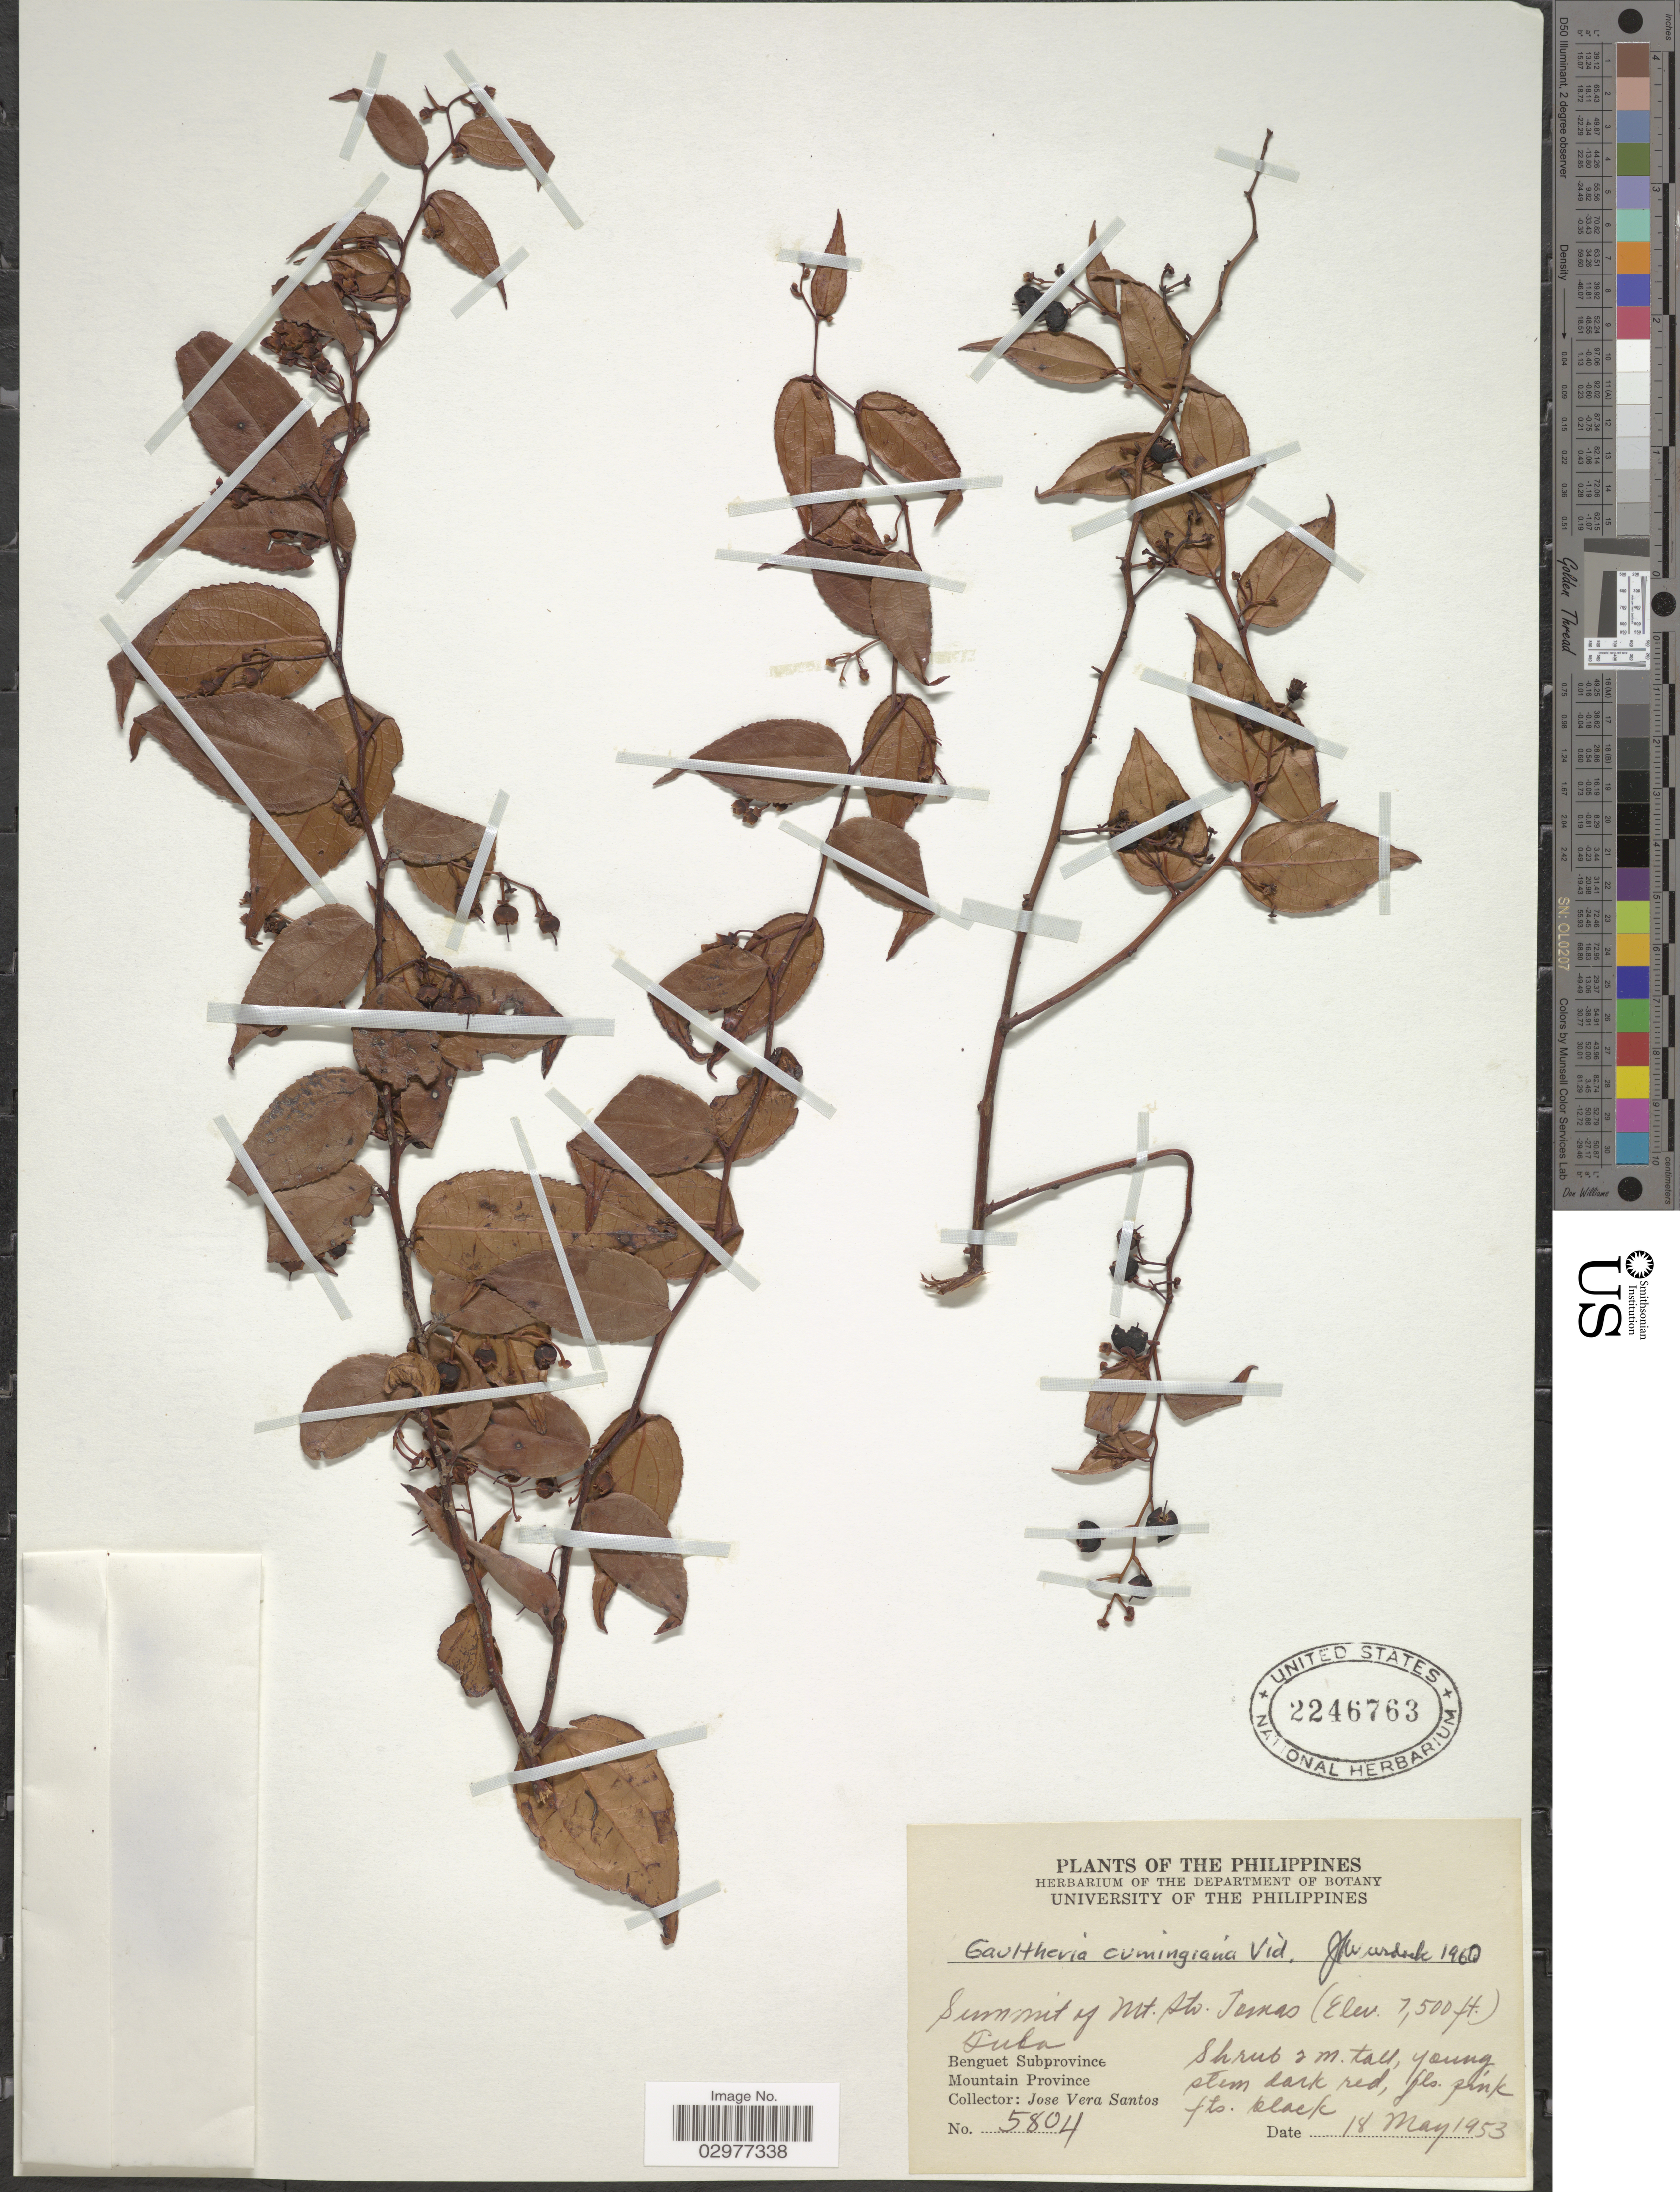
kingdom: Plantae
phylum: Tracheophyta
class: Magnoliopsida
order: Ericales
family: Ericaceae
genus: Gaultheria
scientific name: Gaultheria cumingiana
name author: S. Vidal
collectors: J. Santos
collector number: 5804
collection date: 1953-05-18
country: Philippines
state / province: Cordillera (Administrative Region)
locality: Summit of Mt. Sto. Tomas. Tuka. Benguet Subprovince, Mountain Province.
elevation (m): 2286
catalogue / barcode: US 2246763